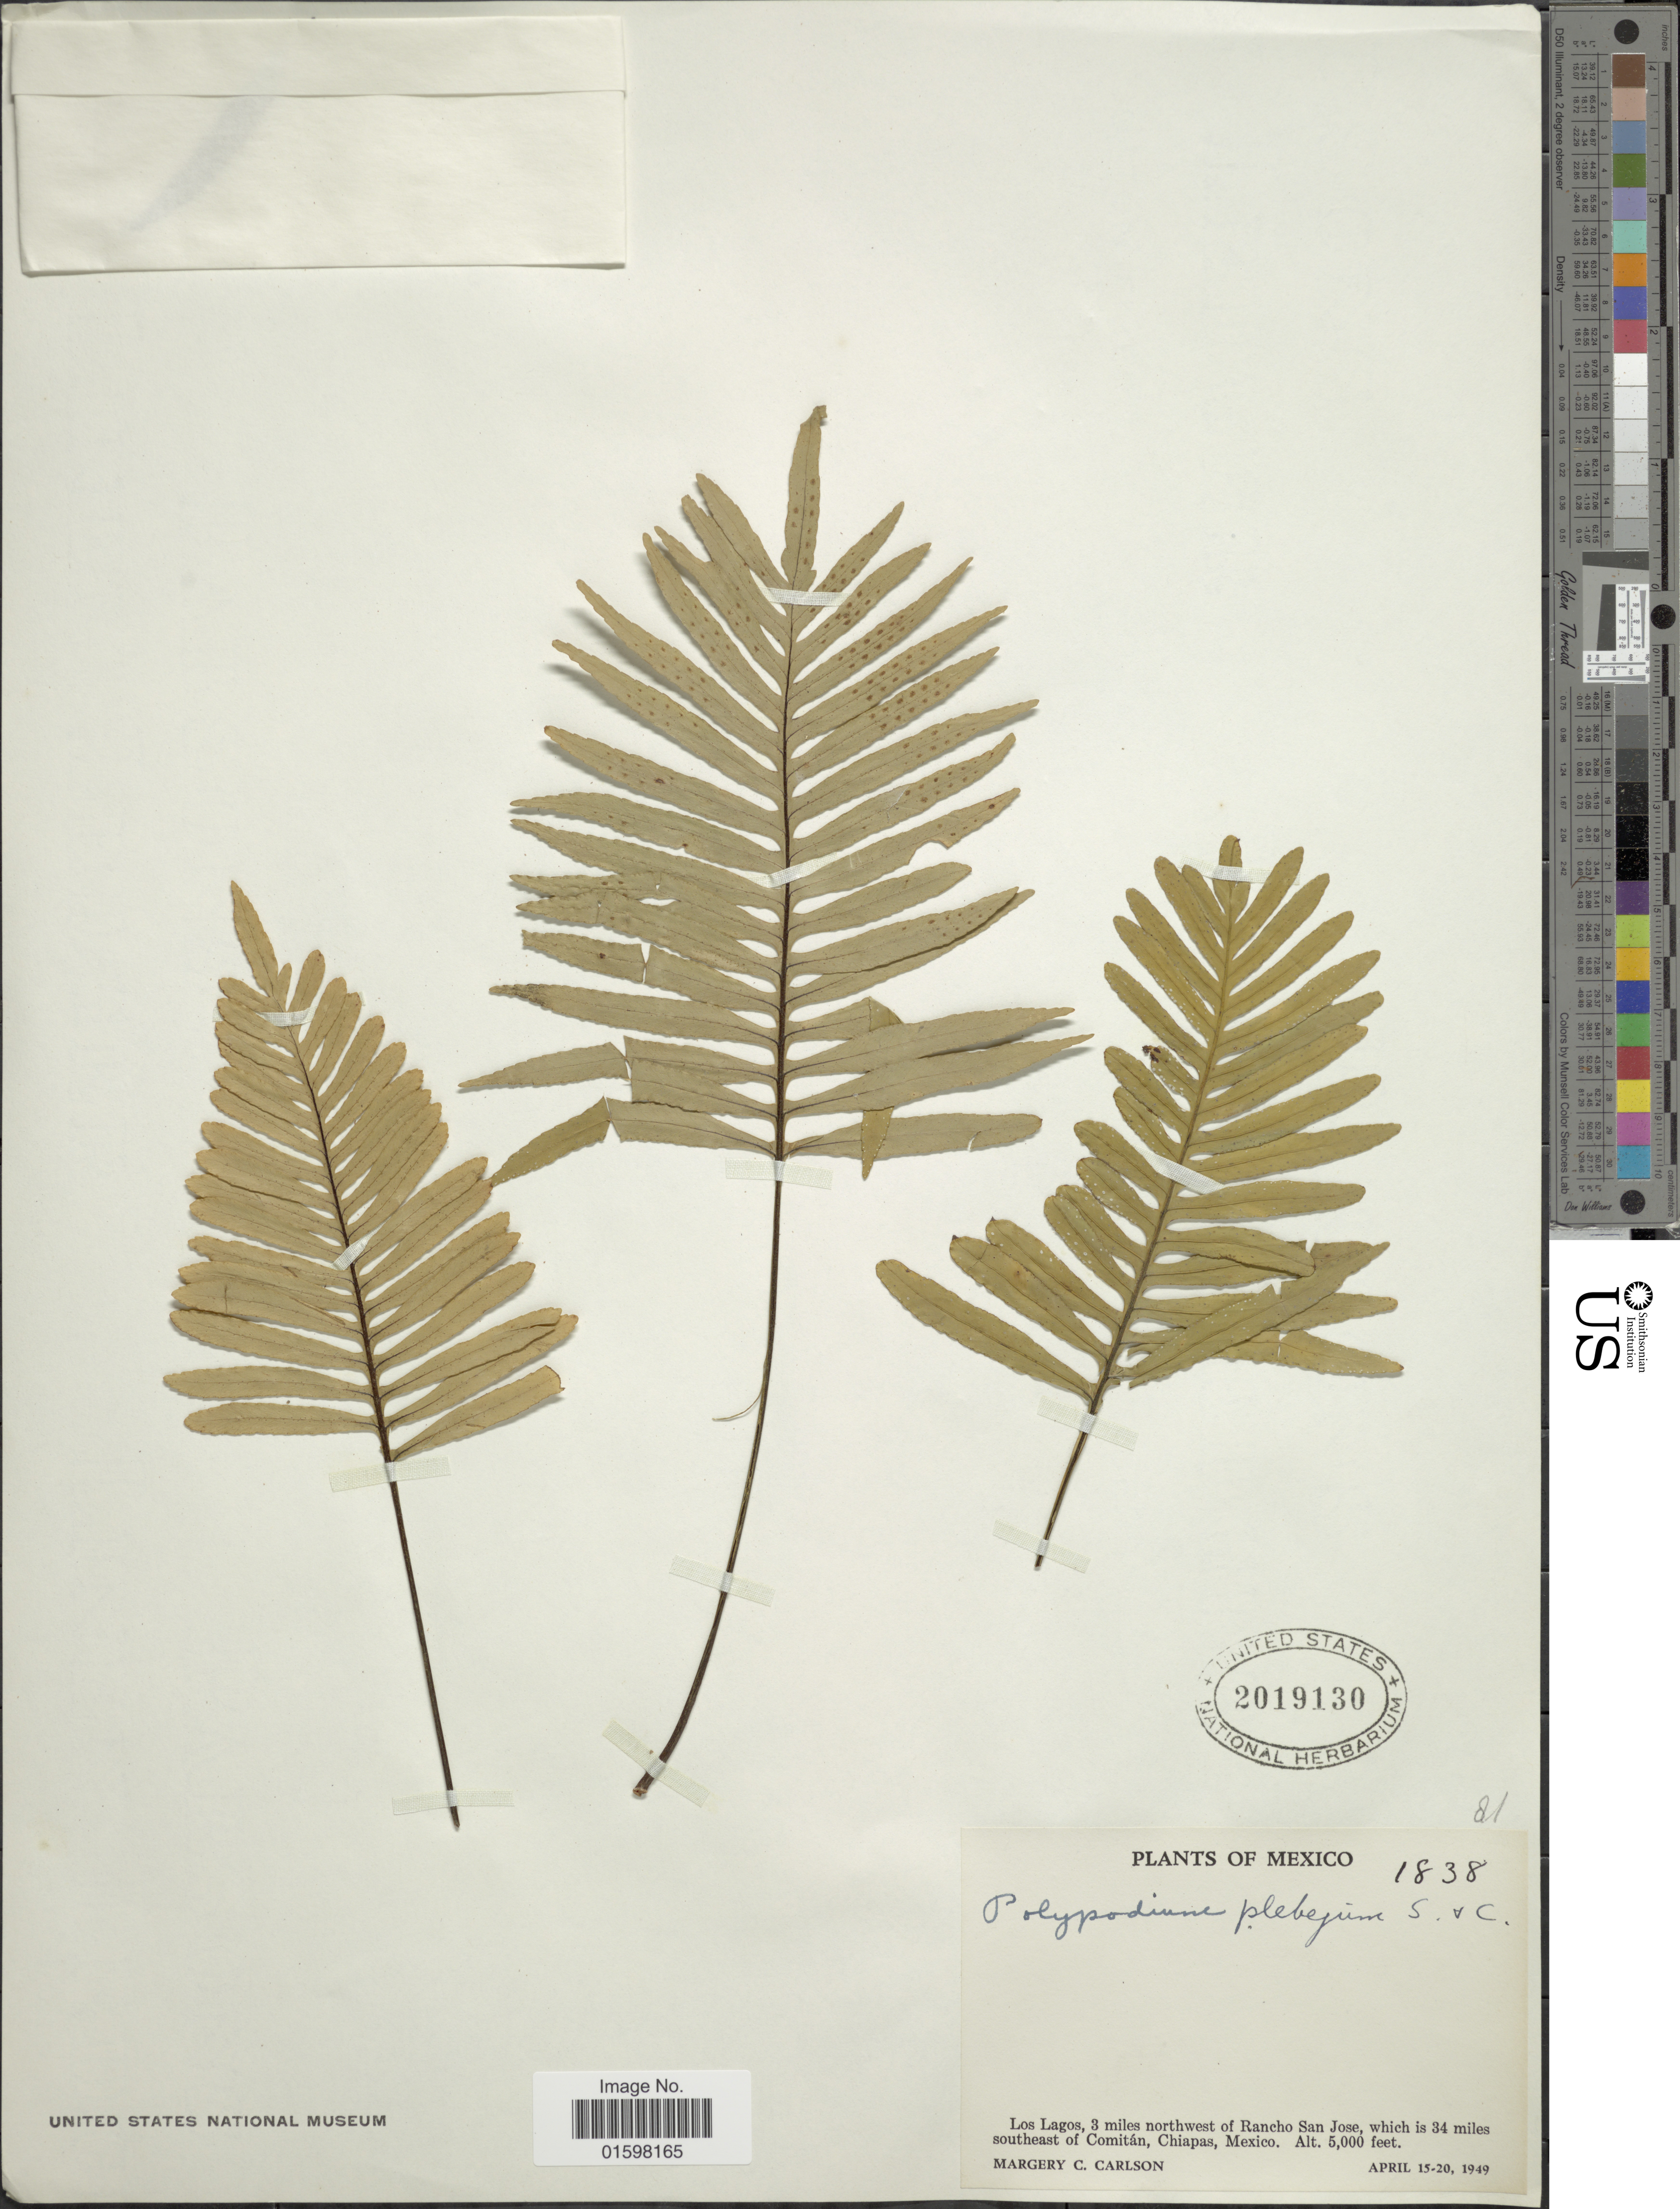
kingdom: Plantae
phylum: Tracheophyta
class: Polypodiopsida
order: Polypodiales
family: Polypodiaceae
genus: Pleopeltis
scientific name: Pleopeltis plebeia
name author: (Schltdl. ex Cham.) A.R. Sm. & Tejero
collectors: M. C. Carlson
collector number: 1838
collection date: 1949-04-15/1949-04-20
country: Mexico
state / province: Chiapas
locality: Los Lagos, 3 miles northwest of Rancho San Jose, which is 34 miles southeast of Comitan Chiapas, Mexico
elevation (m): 1524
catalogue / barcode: US 2019130